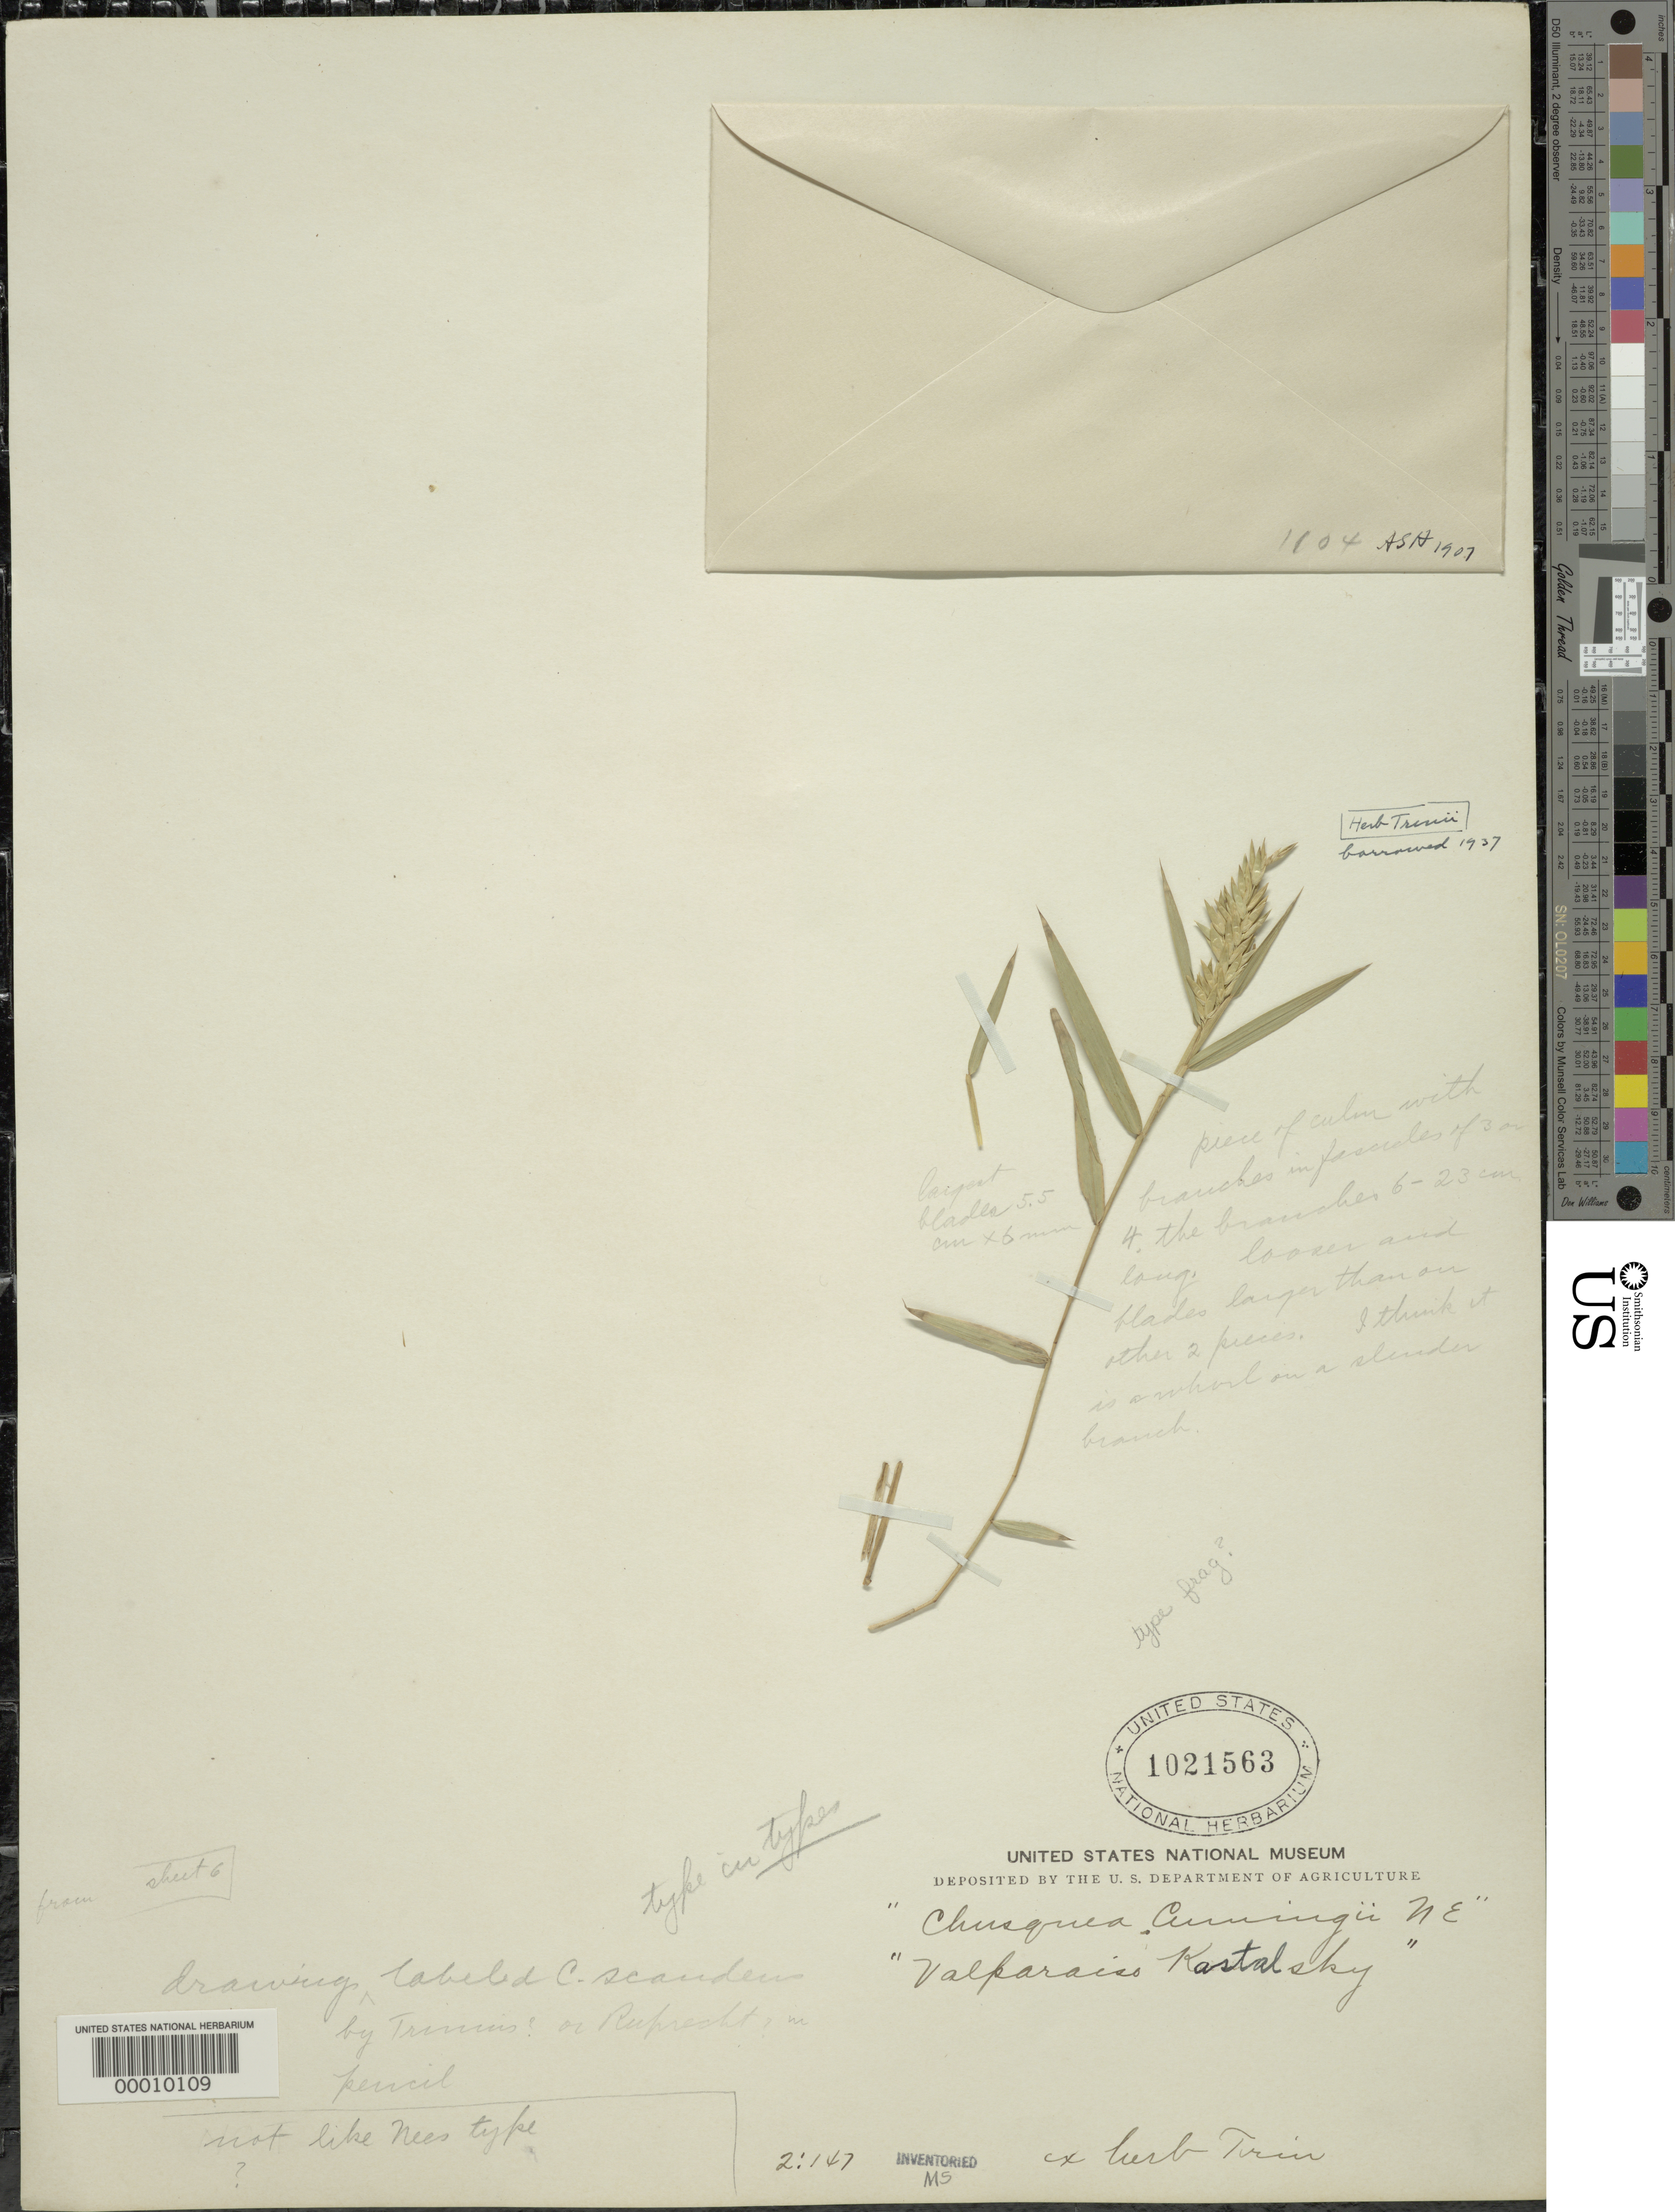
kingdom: Plantae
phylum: Tracheophyta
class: Liliopsida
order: Poales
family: Poaceae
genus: Chusquea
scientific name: Chusquea cumingii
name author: Nees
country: Chile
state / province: Valparaíso (V)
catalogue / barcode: US 1021563